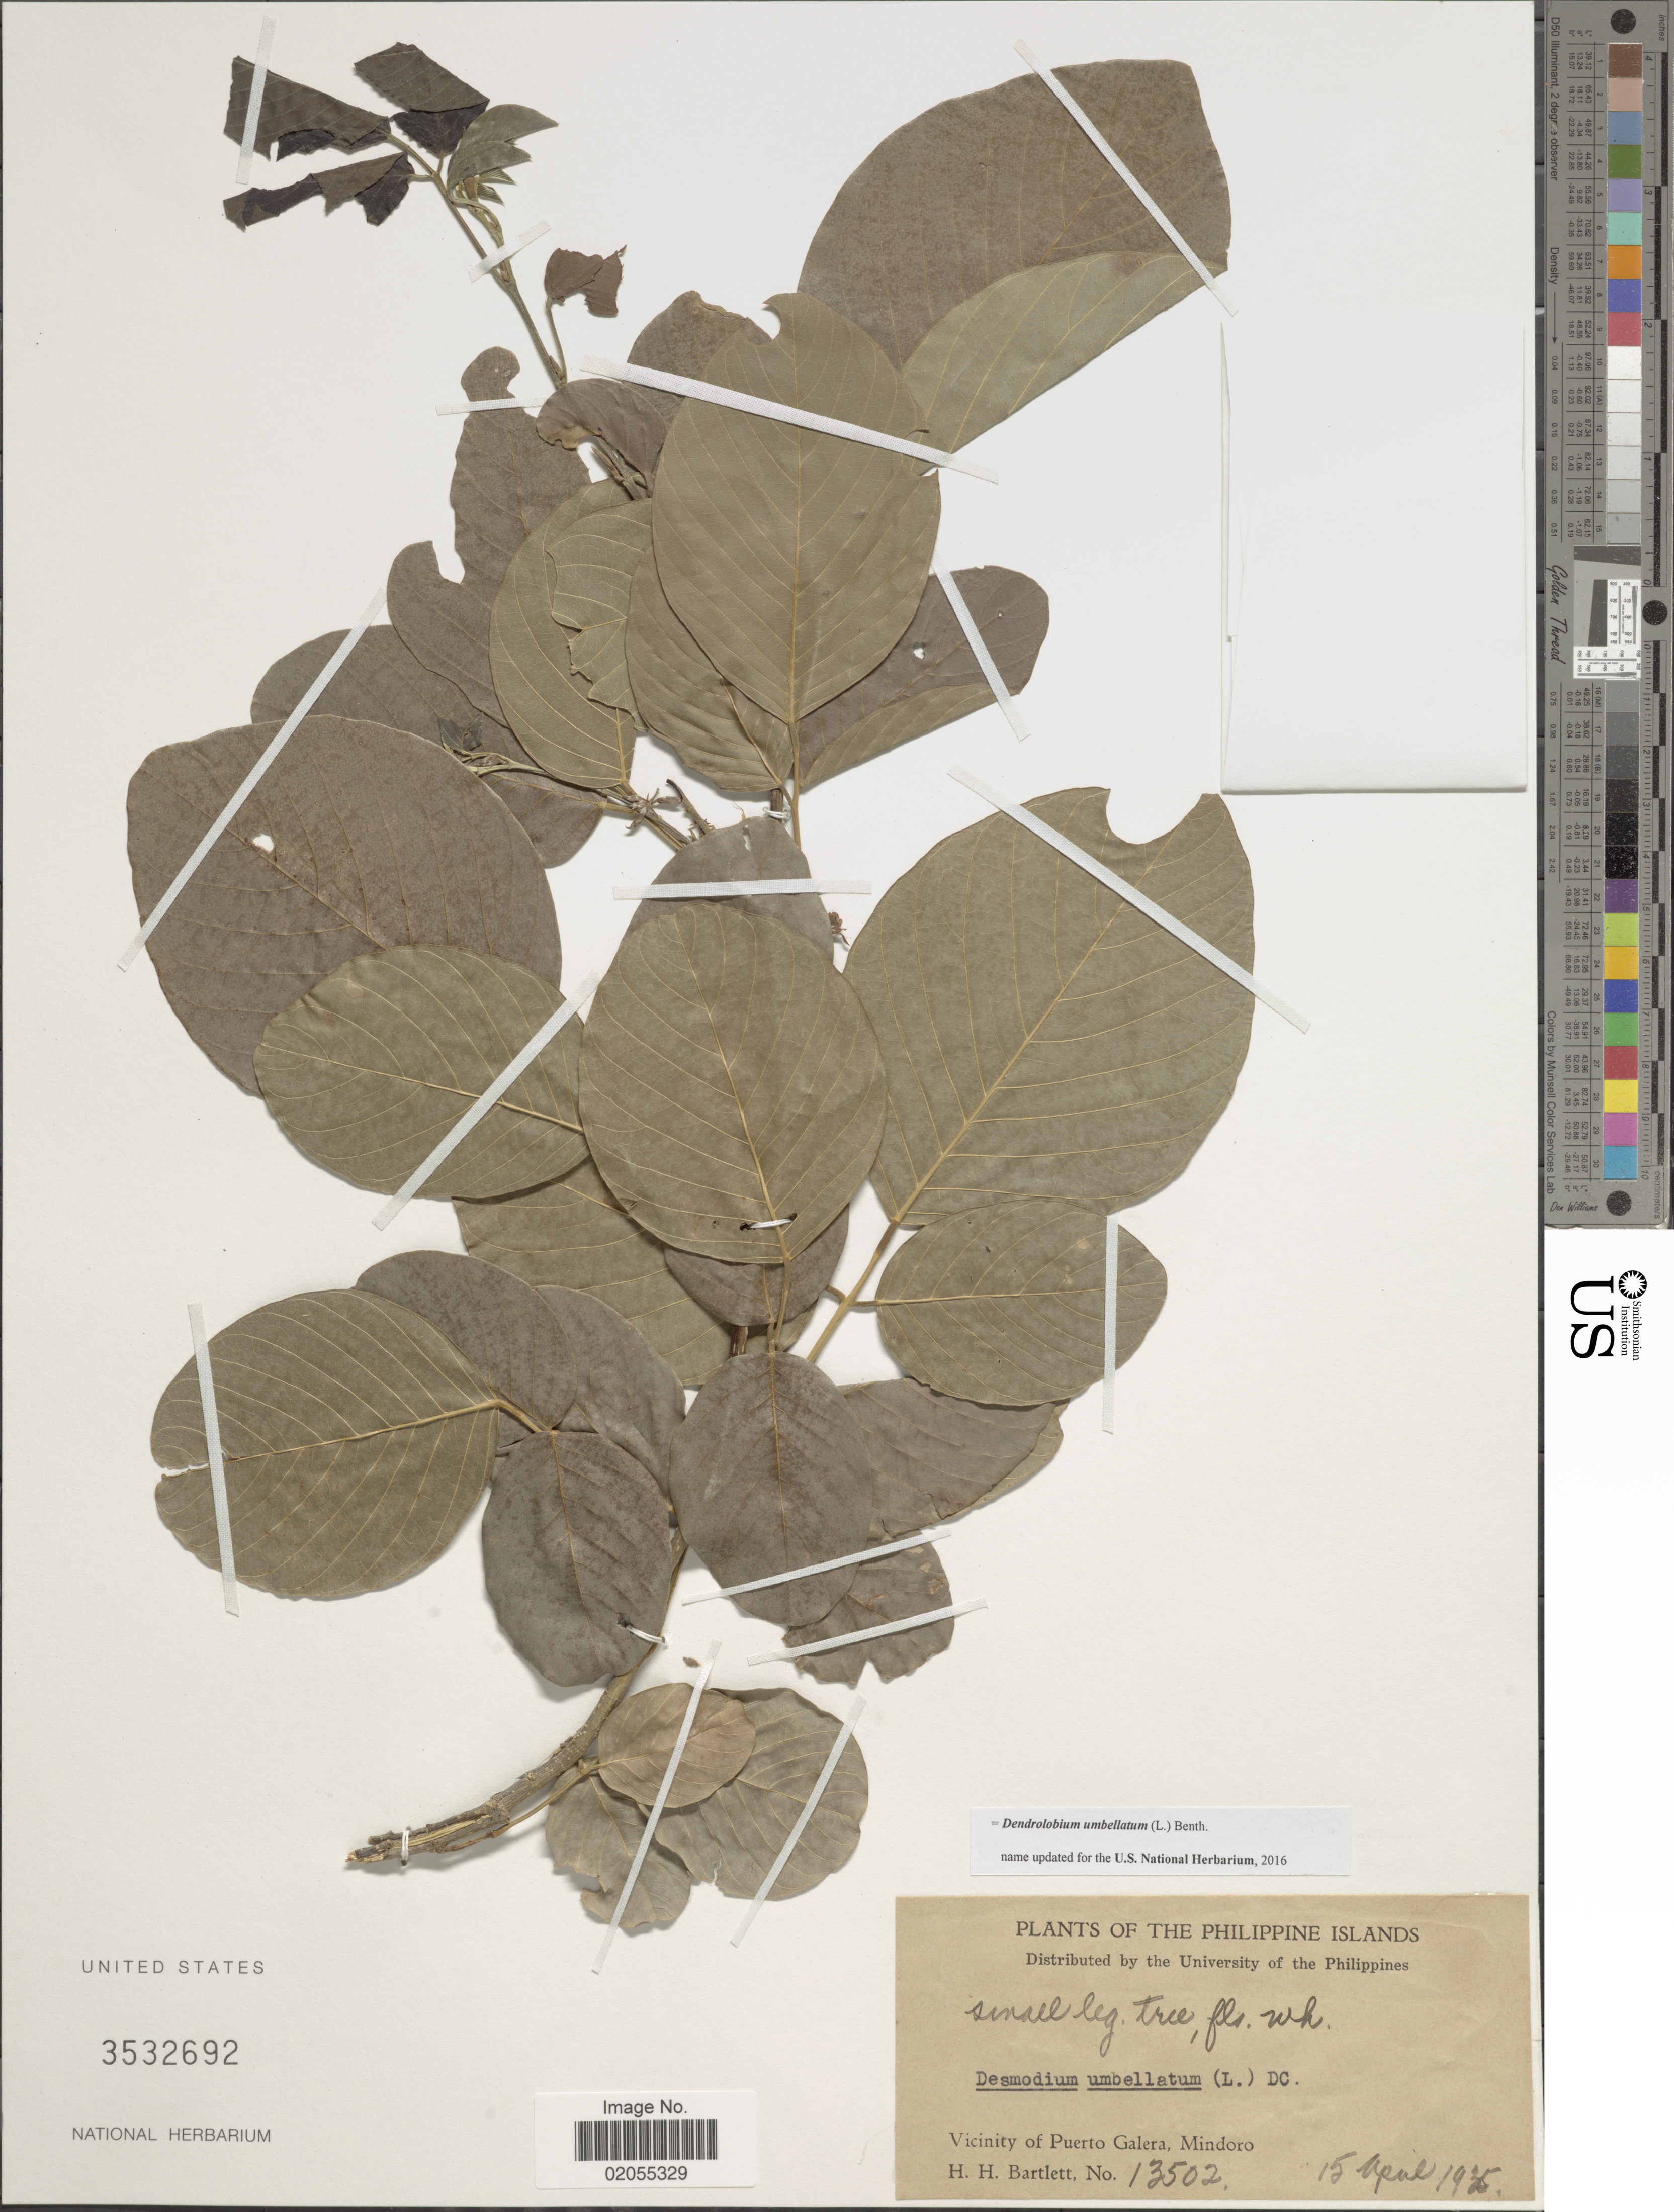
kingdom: Plantae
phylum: Tracheophyta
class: Magnoliopsida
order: Fabales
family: Fabaceae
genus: Dendrolobium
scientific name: Dendrolobium umbellatum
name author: (L.) Benth.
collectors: H. H. Bartlett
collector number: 13502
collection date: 1935-04-15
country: Philippines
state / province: Mimaropa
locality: Philippine Islands, Vicinity of Puerto Galera, Mindoro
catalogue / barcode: US 3532692